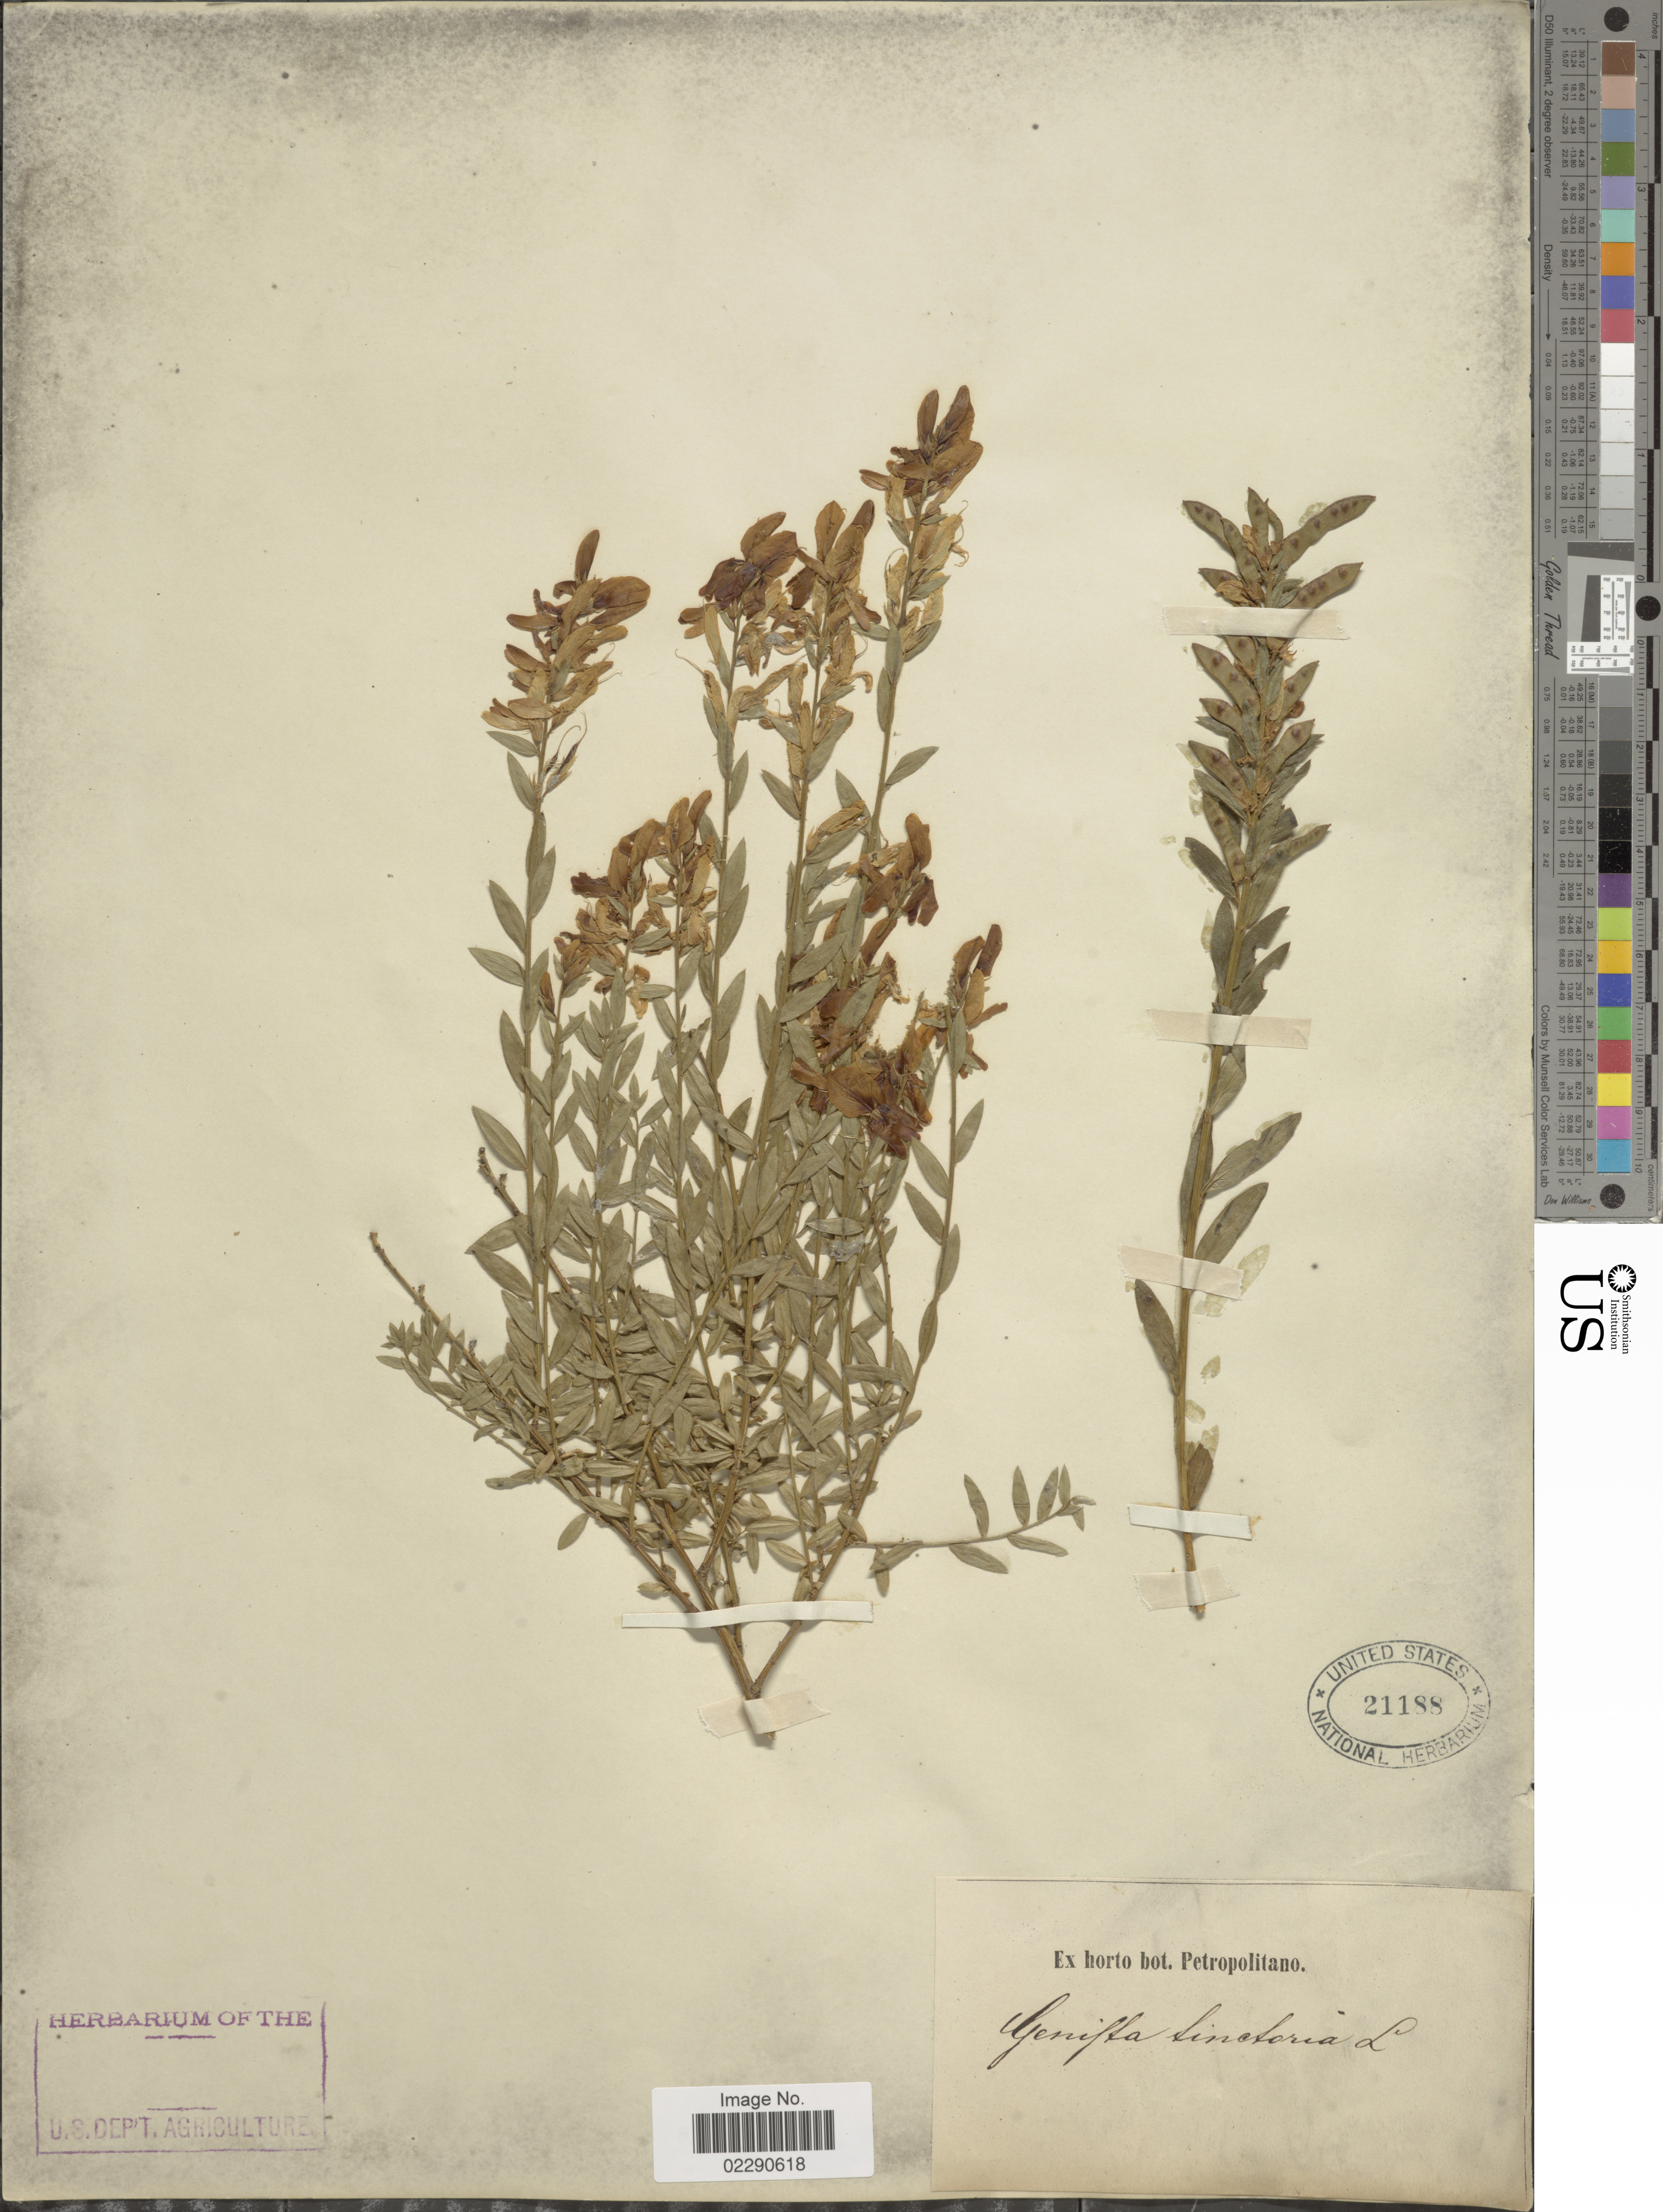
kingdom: Plantae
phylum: Tracheophyta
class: Magnoliopsida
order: Fabales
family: Fabaceae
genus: Genista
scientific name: Genista tinctoria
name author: L.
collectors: ex Horto Bot. Petropolitano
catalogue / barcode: US 21188